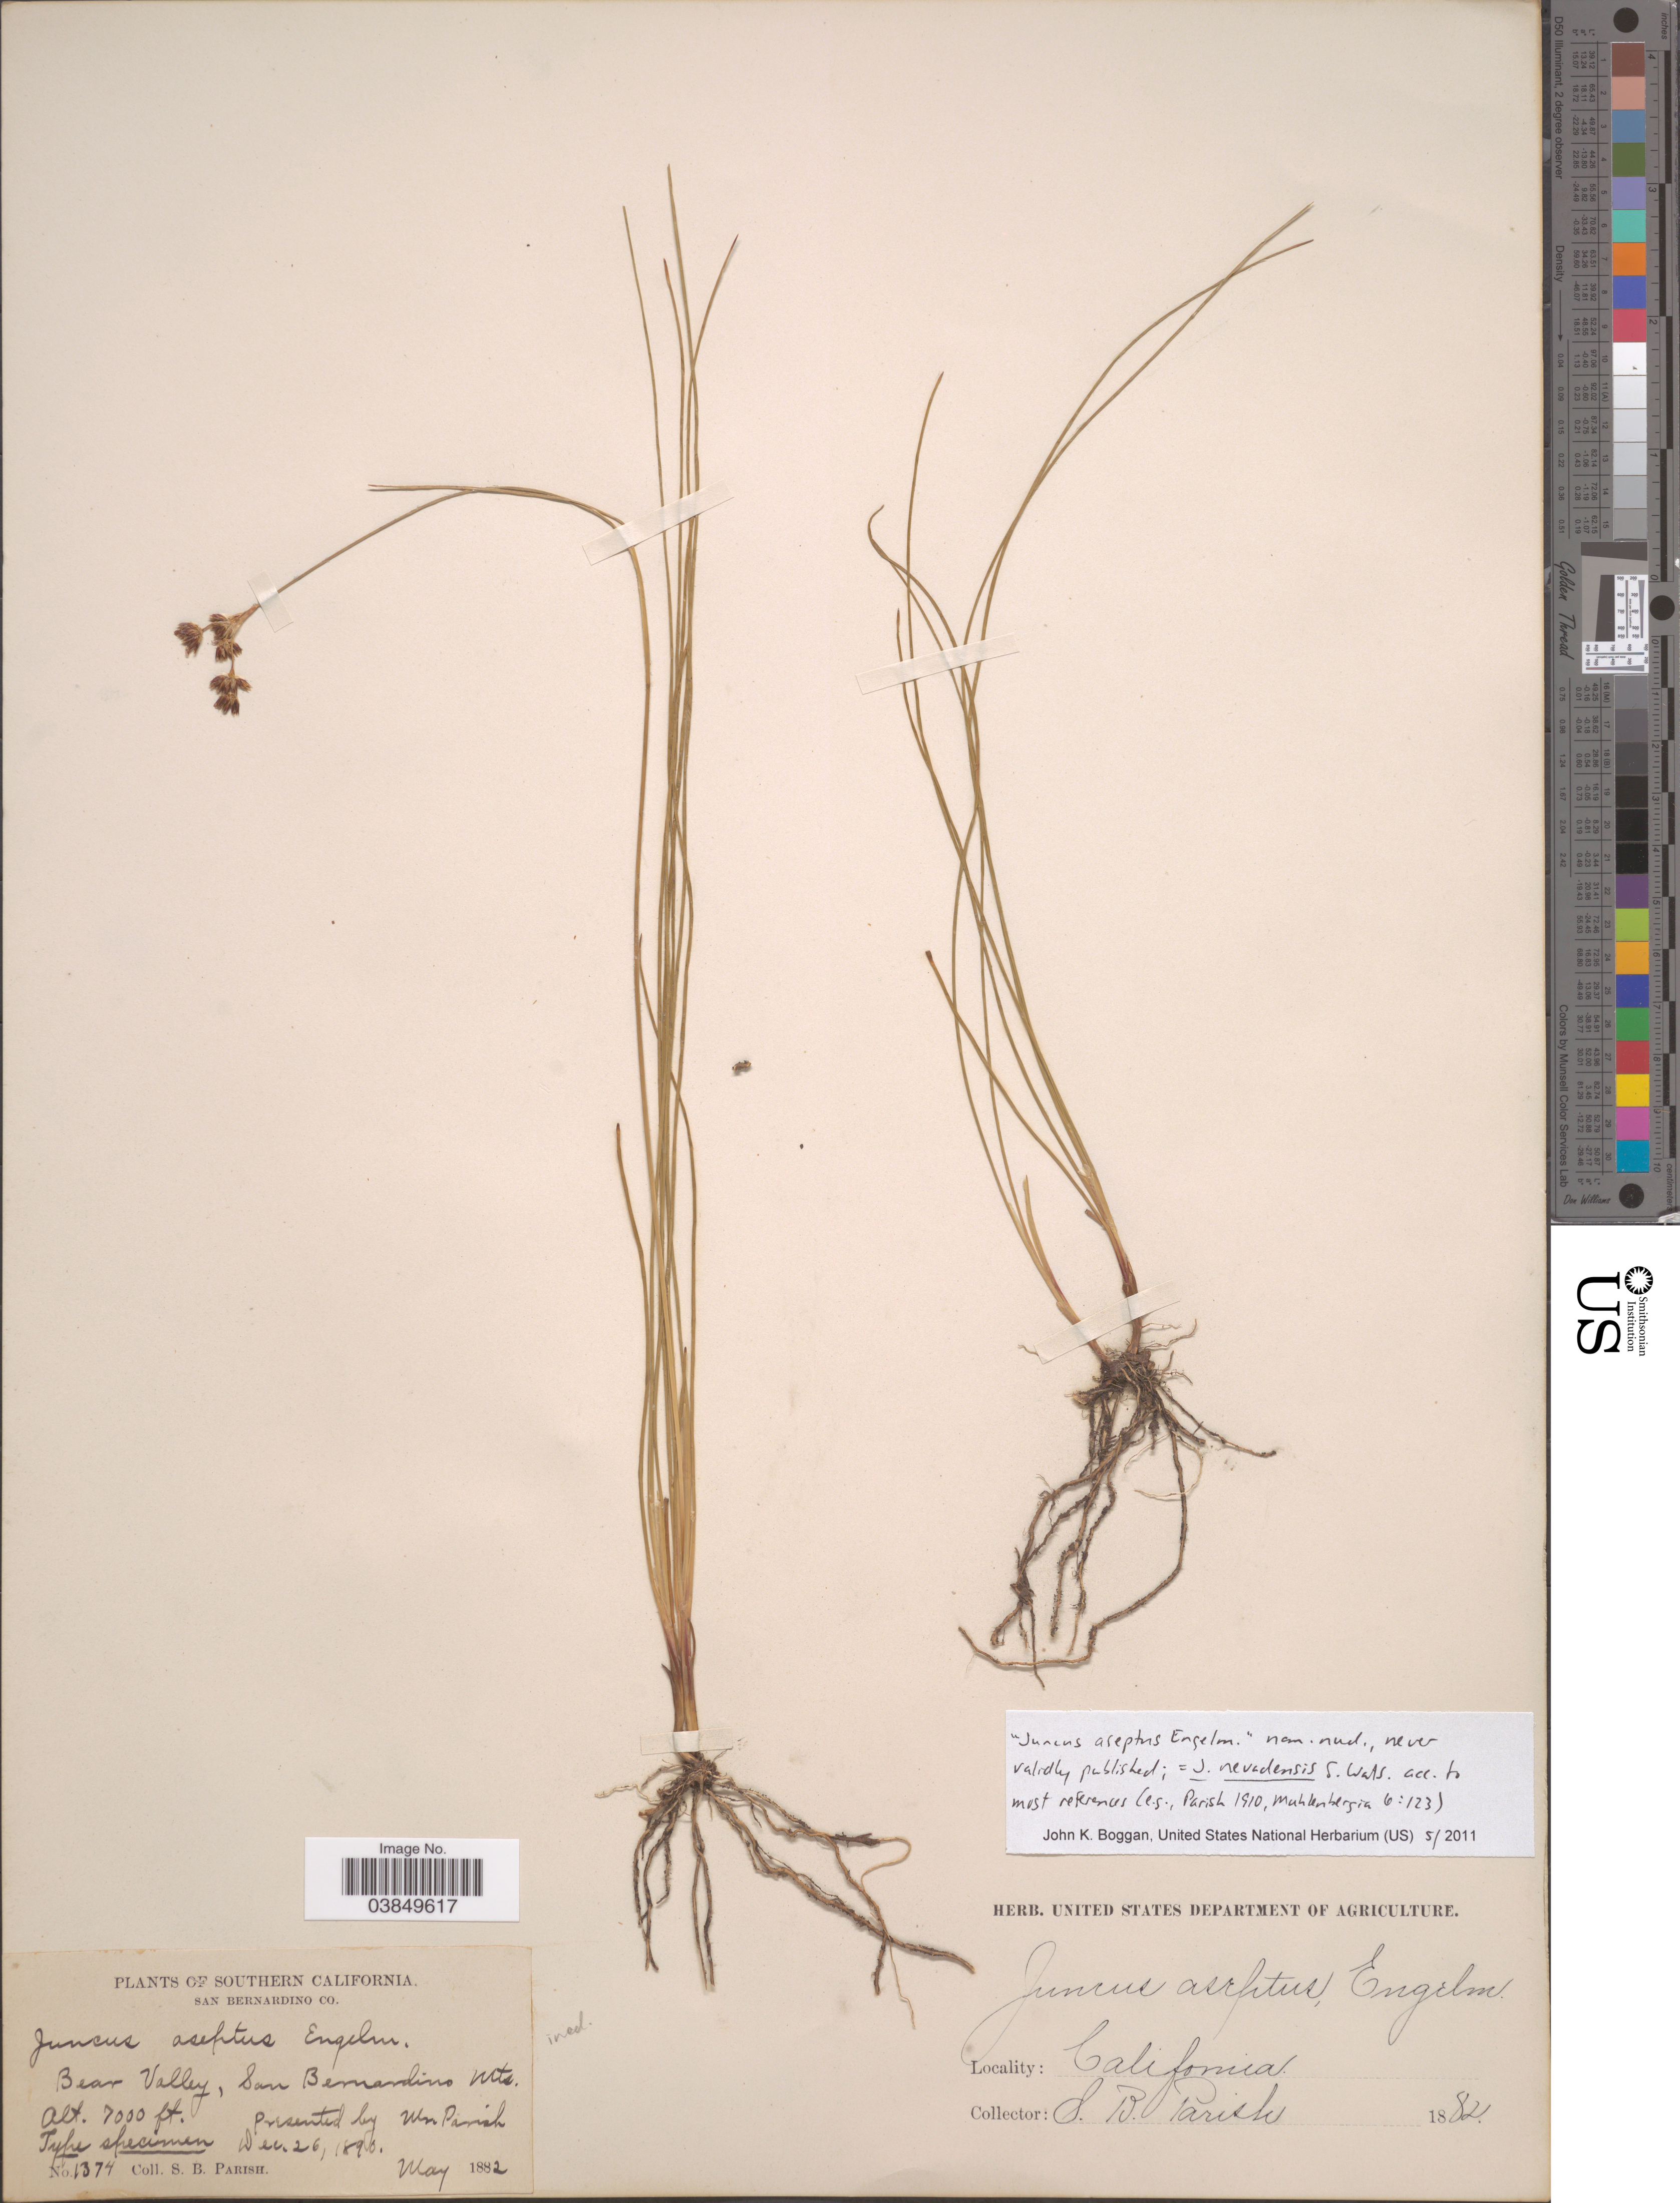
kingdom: Plantae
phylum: Tracheophyta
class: Liliopsida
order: Poales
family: Juncaceae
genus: Juncus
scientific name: Juncus aseptus Engelm., nom. nud.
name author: Engelm.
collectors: S. B. Parish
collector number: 1374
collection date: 1882-05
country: United States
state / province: California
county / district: San Bernardino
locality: Southern California. San Bernardino Co. Bear Valley, San Bernardino Mts.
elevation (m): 2134